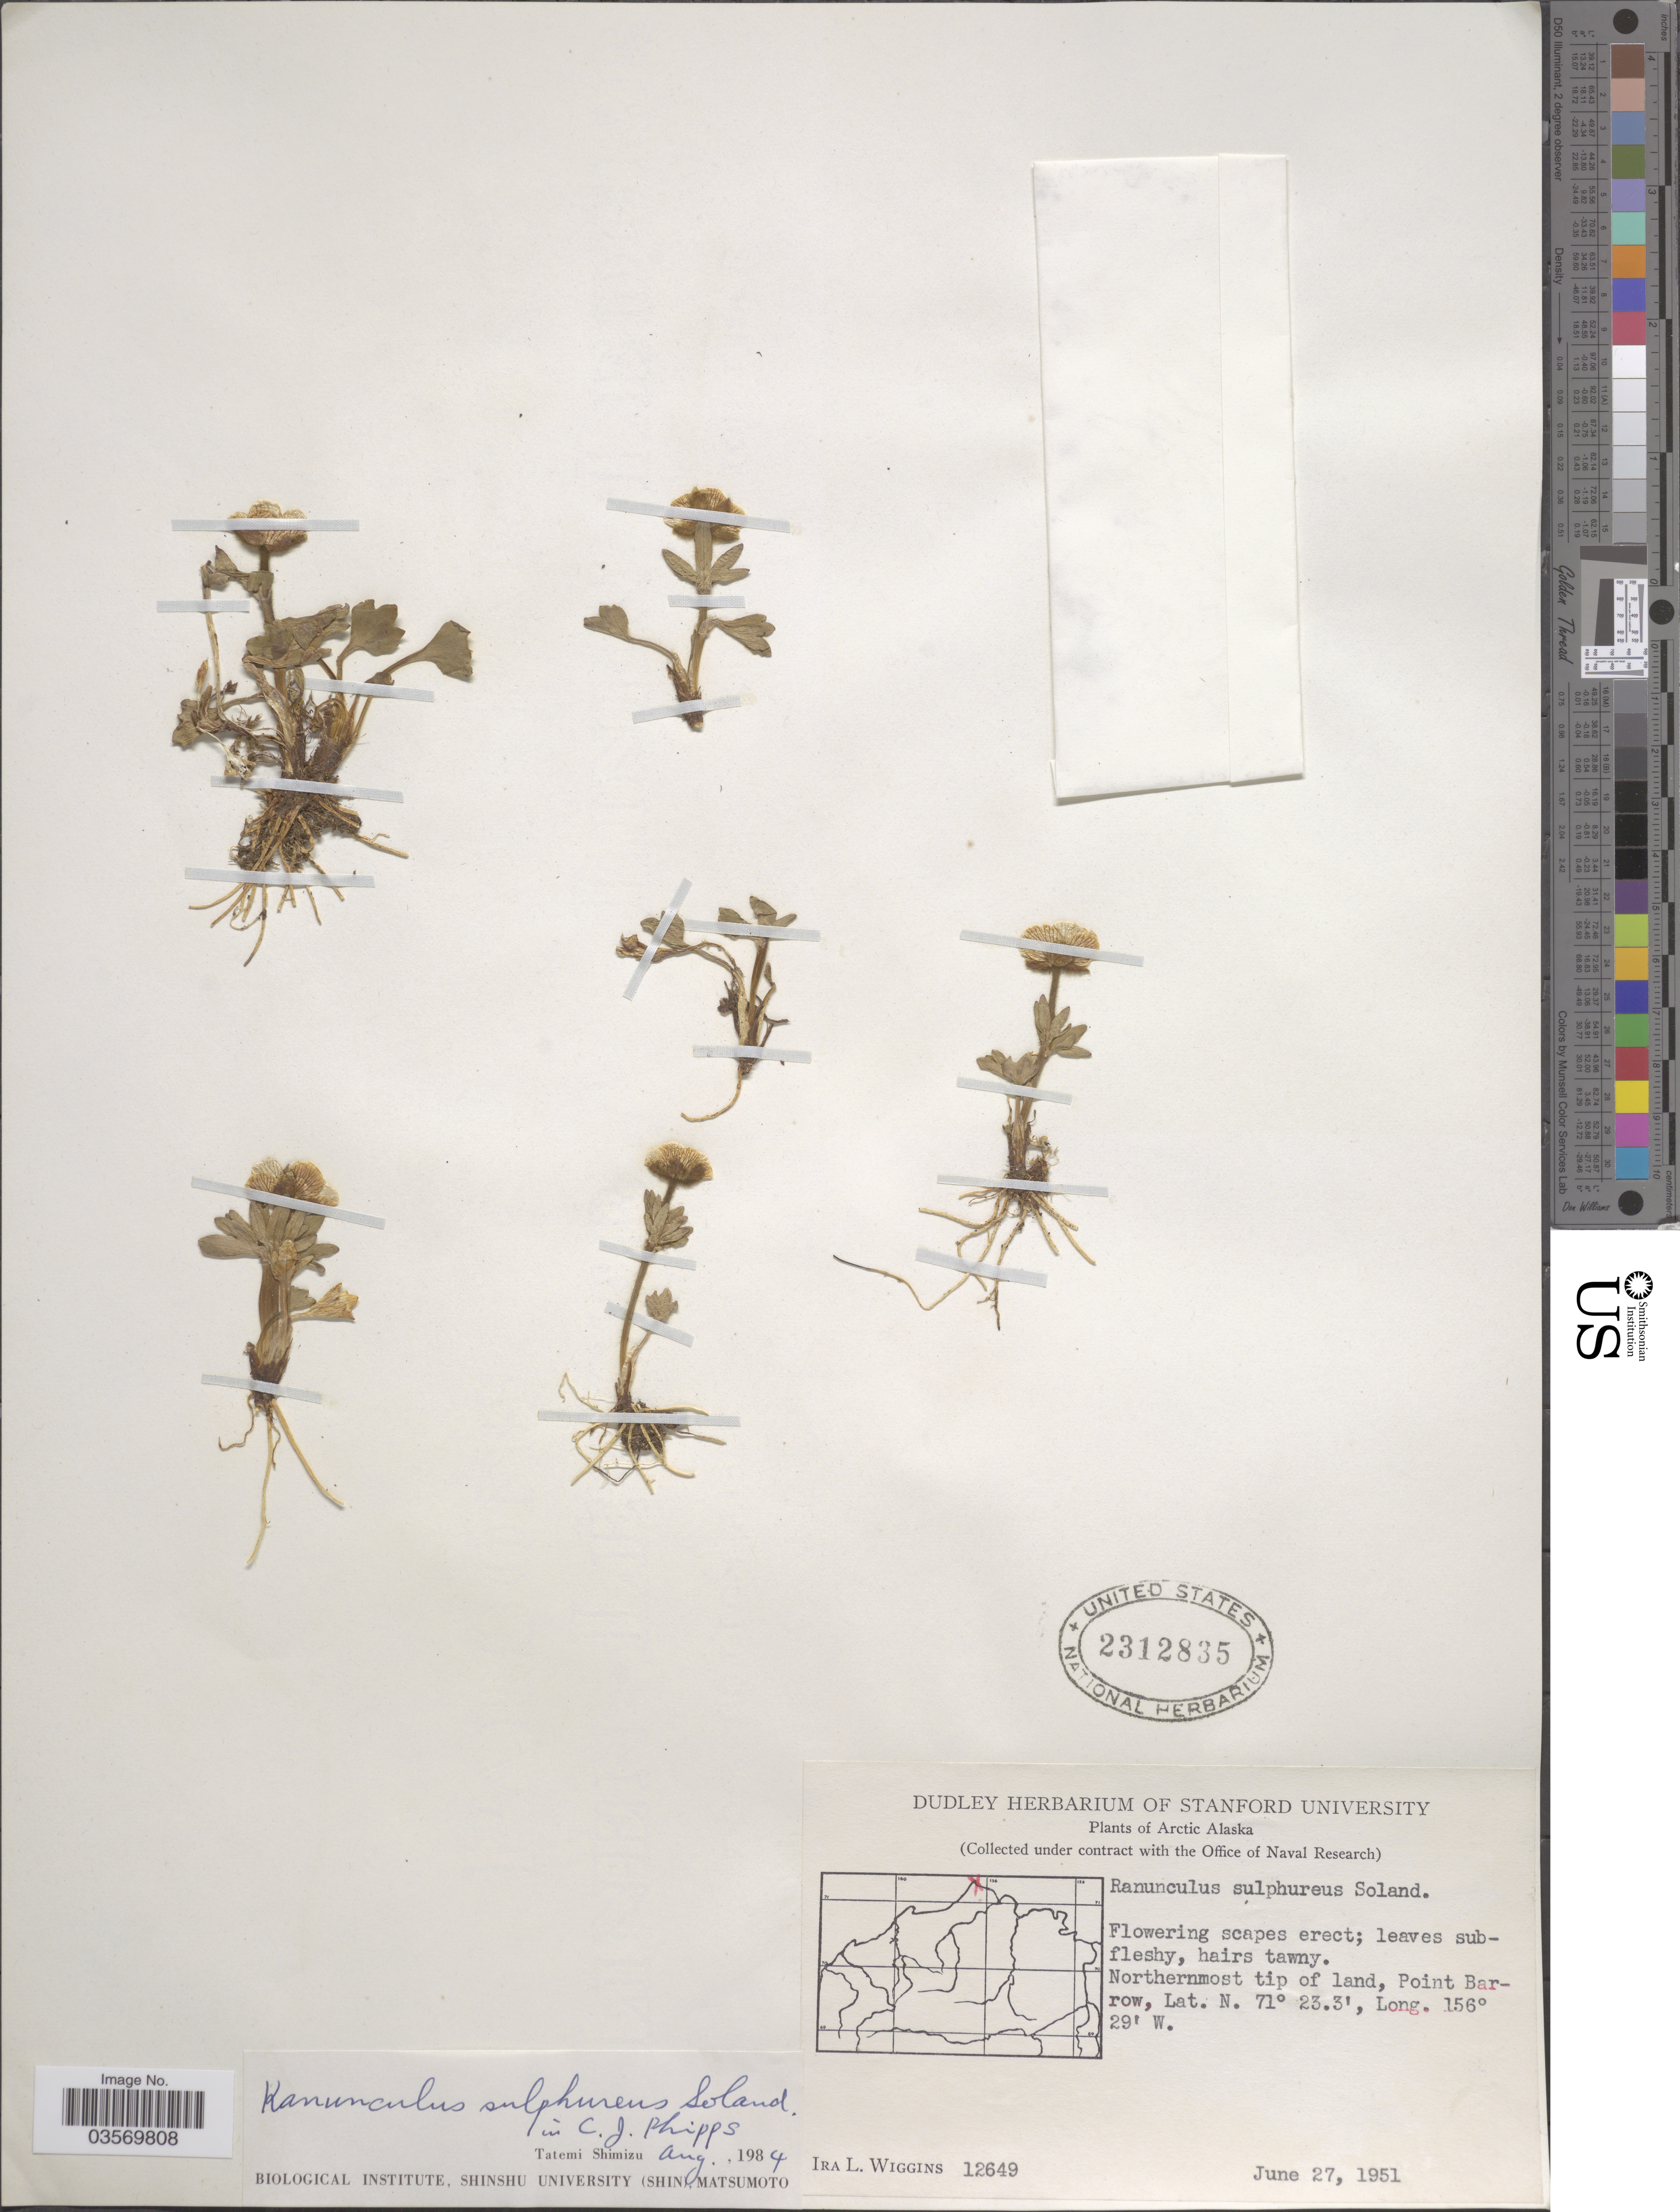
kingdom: Plantae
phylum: Tracheophyta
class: Magnoliopsida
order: Ranunculales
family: Ranunculaceae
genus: Ranunculus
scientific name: Ranunculus sulphureus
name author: Sol.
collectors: I. L. Wiggins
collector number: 12649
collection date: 1951-06-27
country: United States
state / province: Alaska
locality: Arctic Alaska. Northernmost tip of land, Point Barrow.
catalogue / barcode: US 2312835